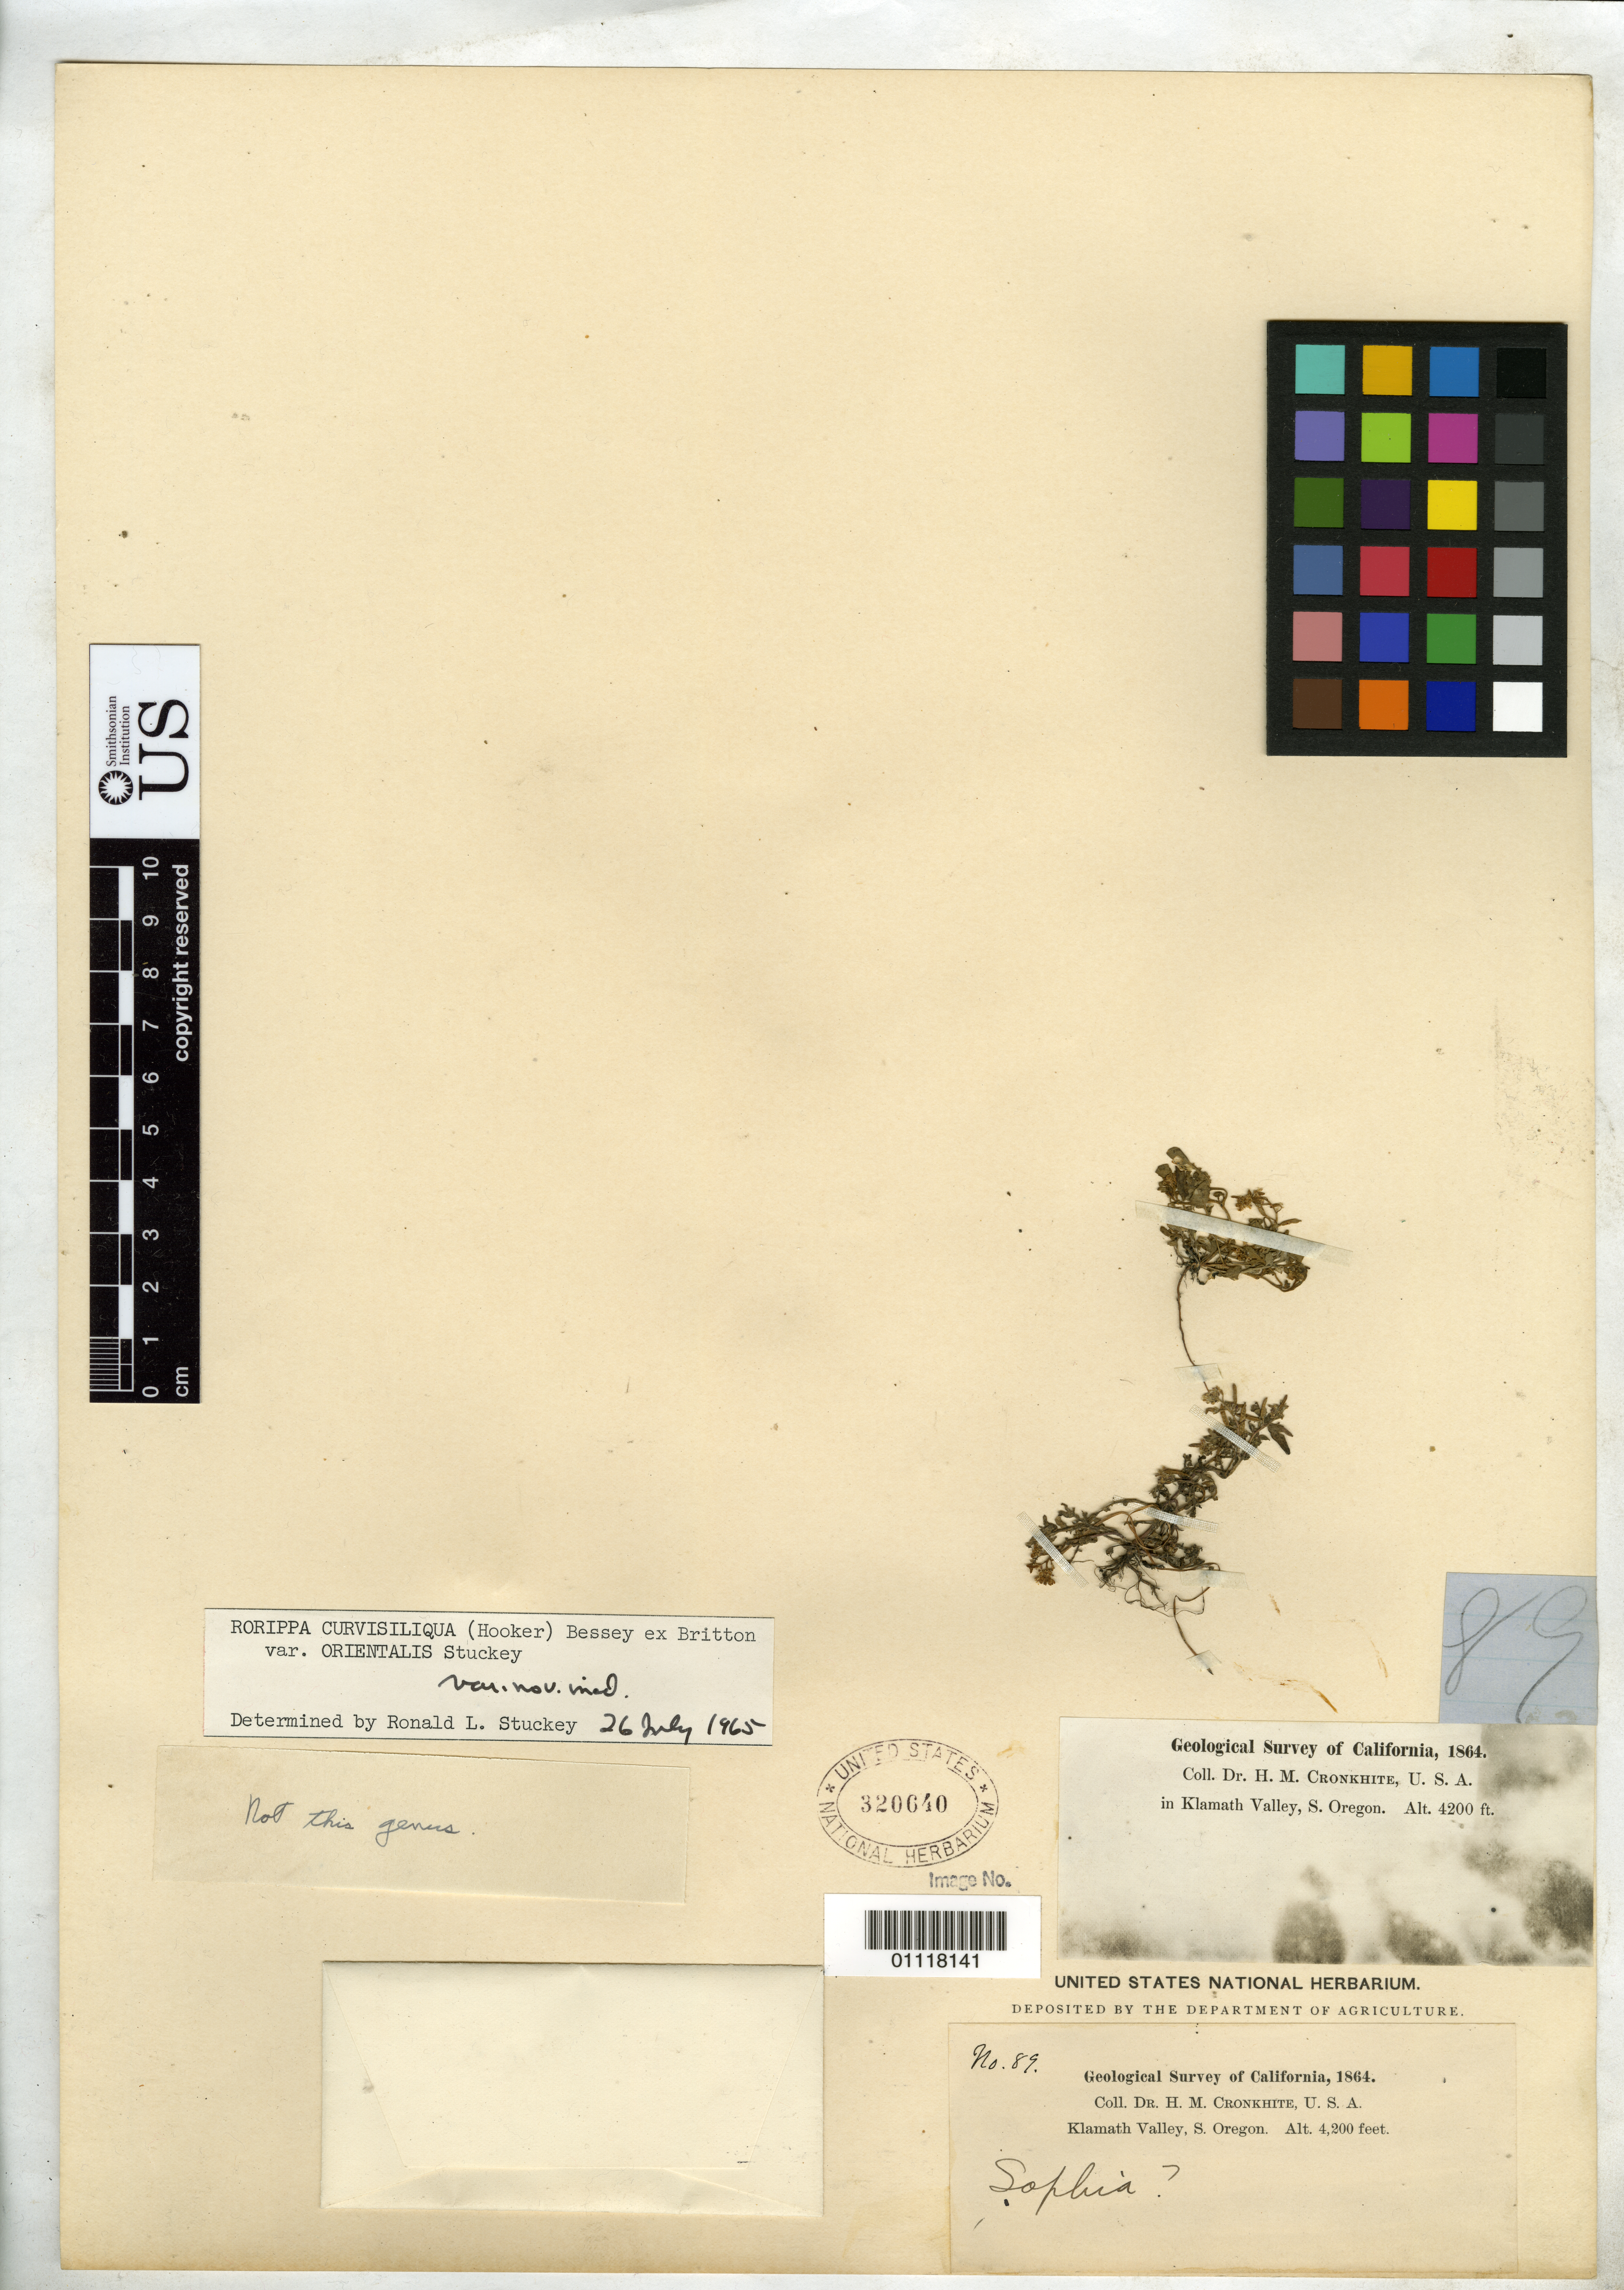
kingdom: Plantae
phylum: Tracheophyta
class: Magnoliopsida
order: Brassicales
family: Brassicaceae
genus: Rorippa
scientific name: Rorippa curvisiliqua var. orientalis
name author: Stuckey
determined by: Stuckey, R. L.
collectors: H. M. Cronkhite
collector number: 89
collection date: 1864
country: United States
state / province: Oregon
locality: Klamath Valley, S. Oregon.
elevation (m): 1280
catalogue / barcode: US 320640